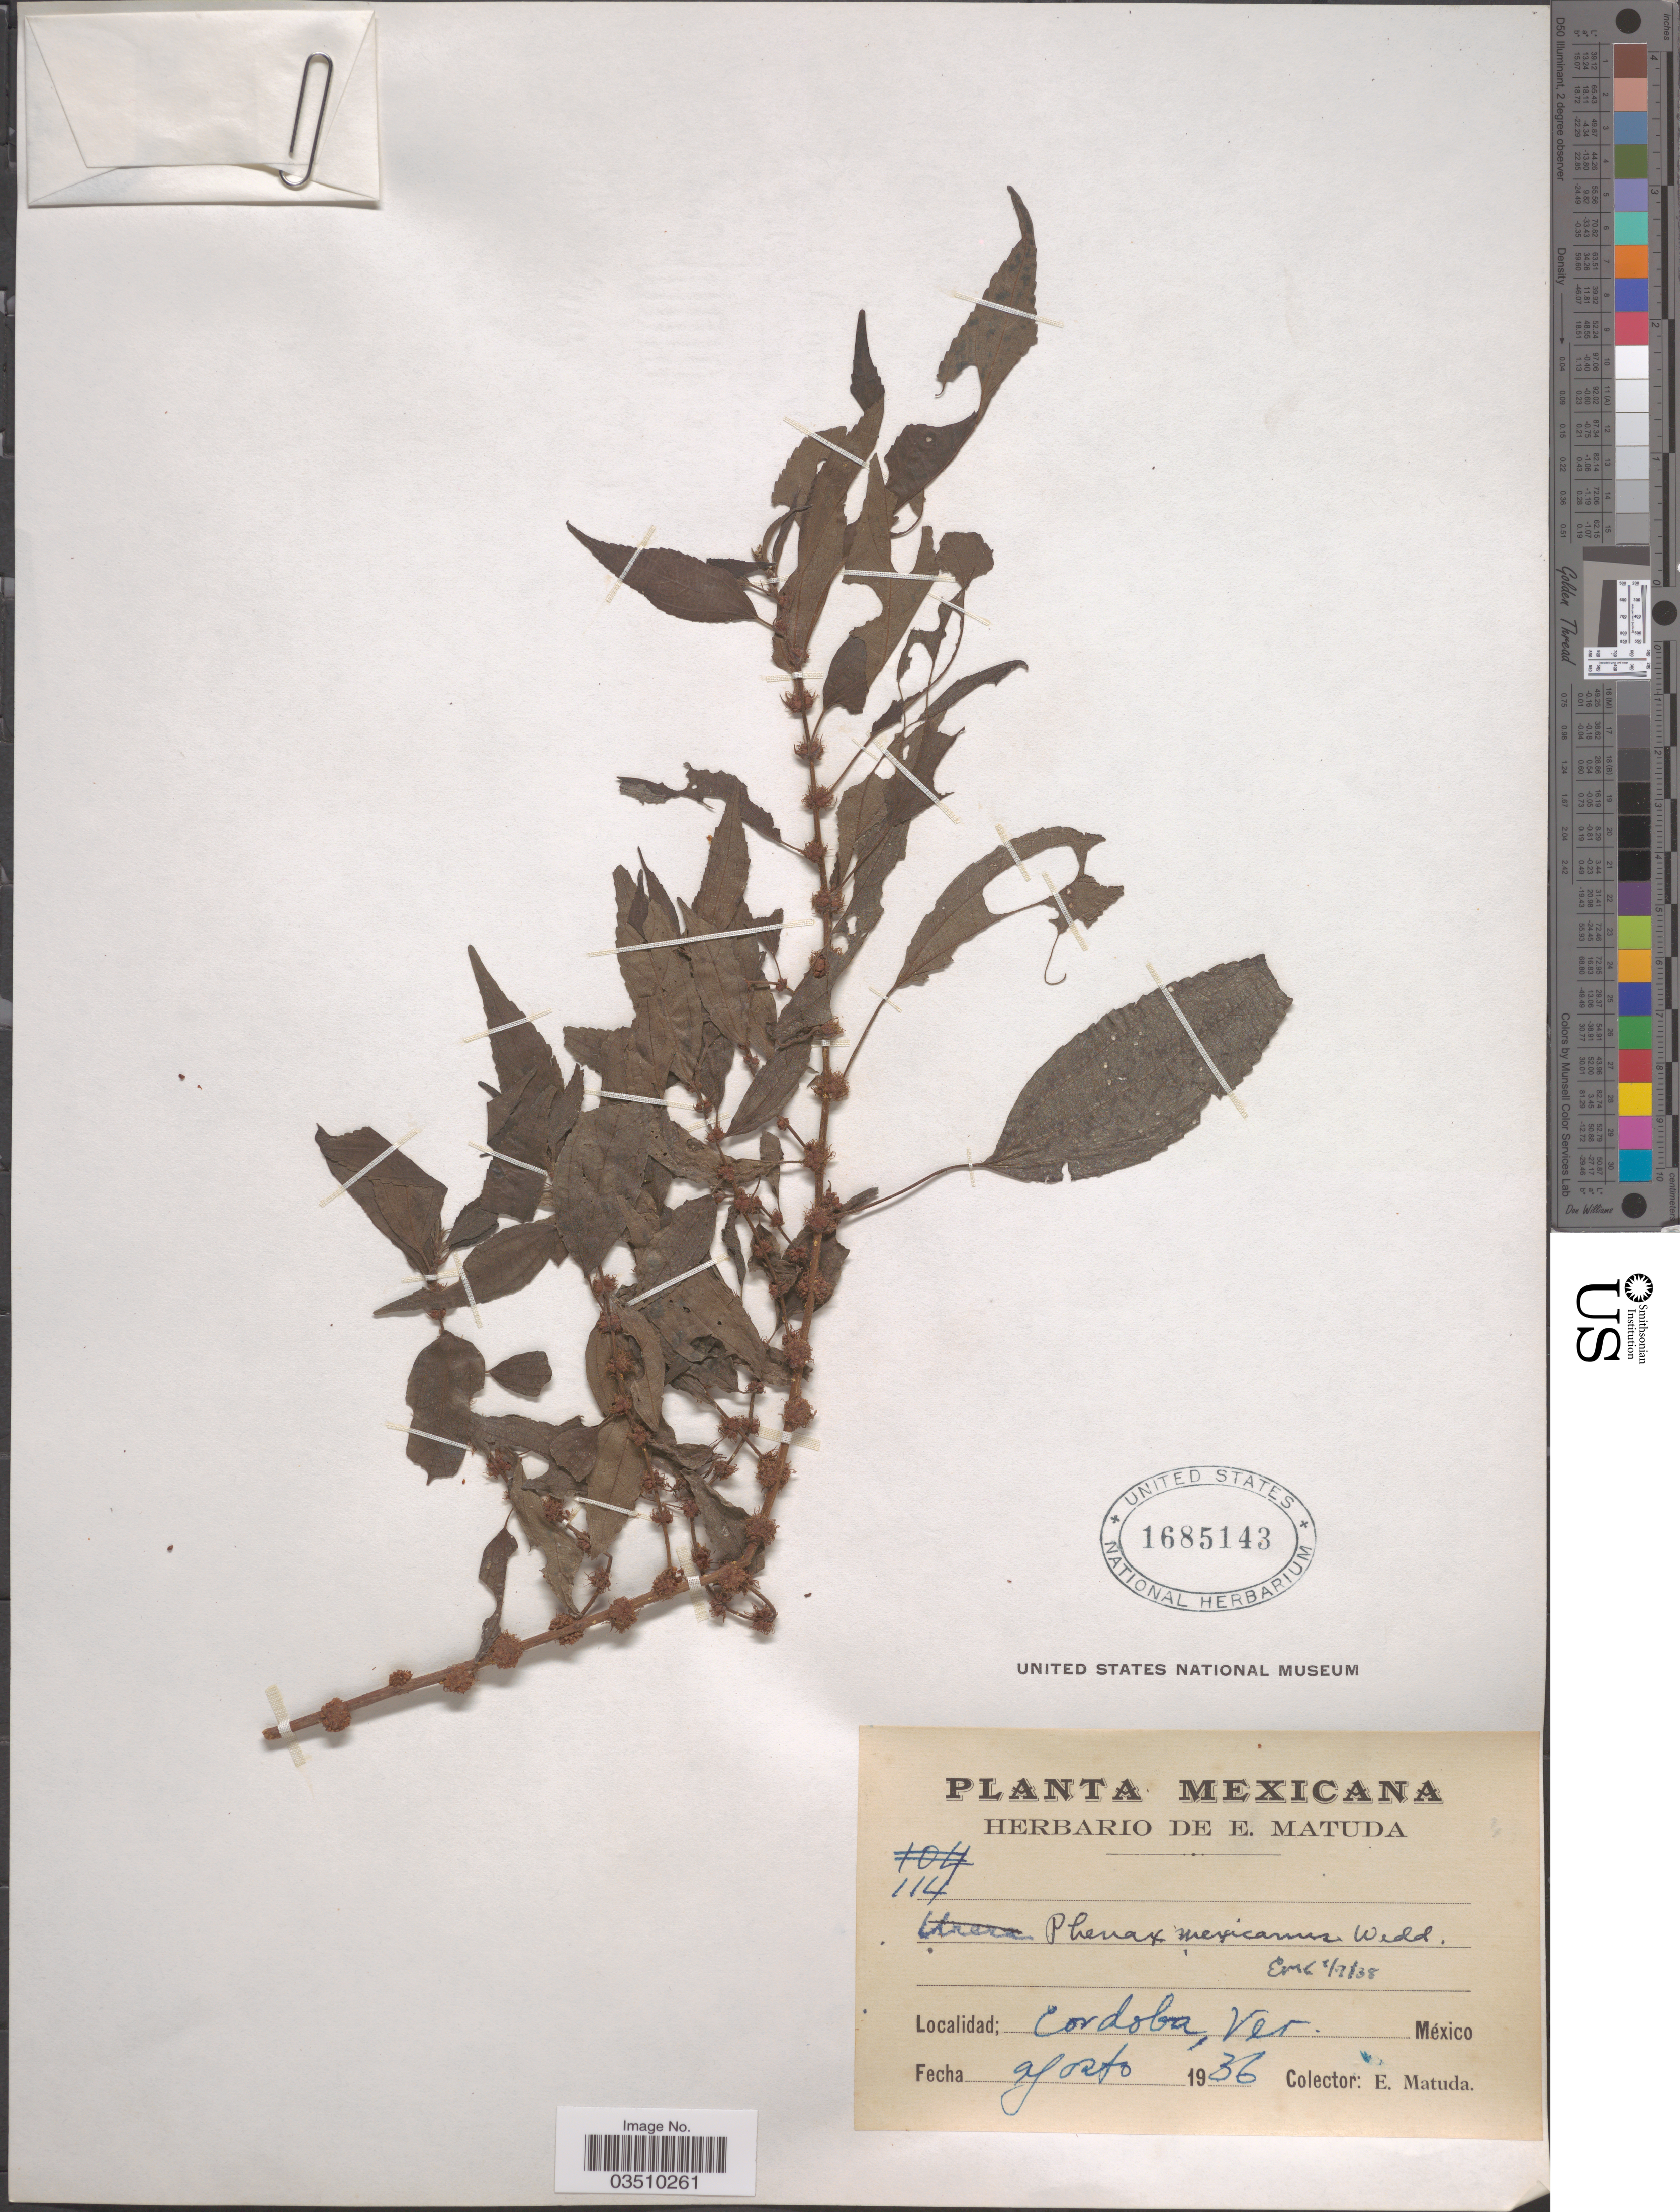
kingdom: Plantae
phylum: Tracheophyta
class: Magnoliopsida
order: Rosales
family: Urticaceae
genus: Phenax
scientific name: Phenax mexicanus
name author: Wedd.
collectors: E. Matuda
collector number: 114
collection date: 1936-08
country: Mexico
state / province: Veracruz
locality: Cordoba, Ver.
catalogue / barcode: US 1685143